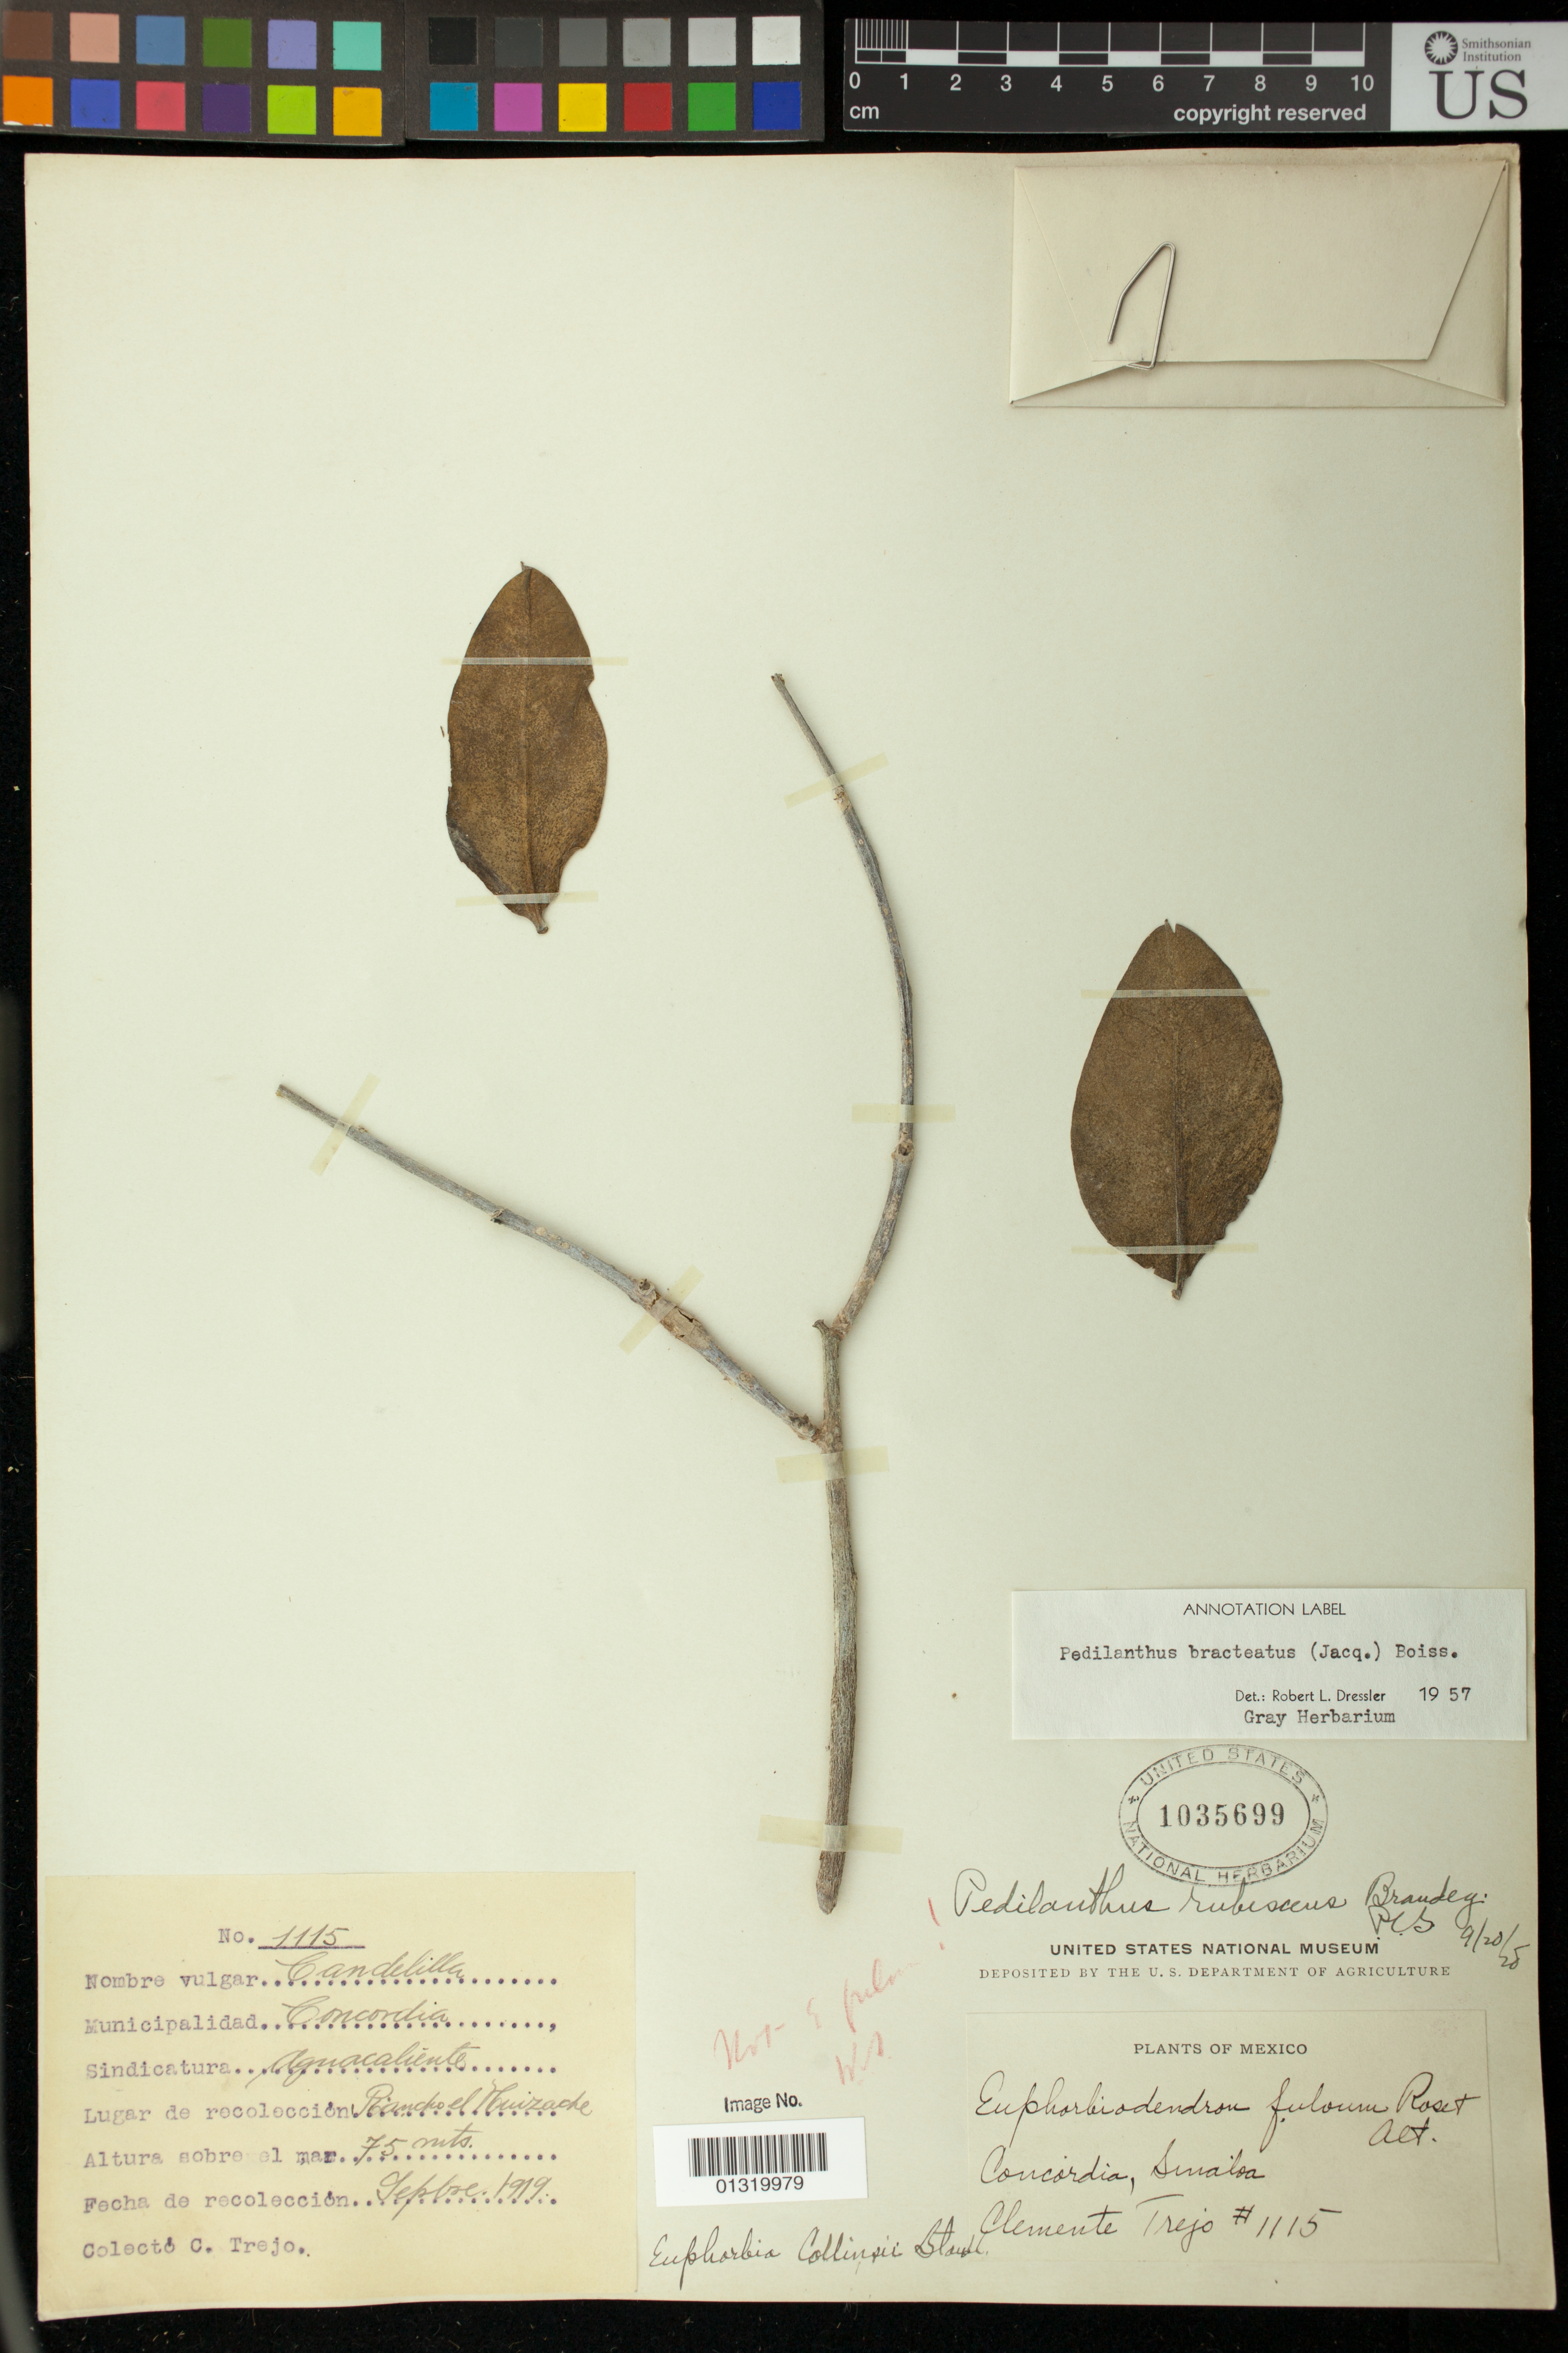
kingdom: Plantae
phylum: Tracheophyta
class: Magnoliopsida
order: Malpighiales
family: Euphorbiaceae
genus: Pedilanthus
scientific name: Pedilanthus bracteatus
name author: (Jacq.) Boiss.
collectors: C. Trejo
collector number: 1115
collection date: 1919-09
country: Mexico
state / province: Sinaloa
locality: Concordia; Aguacaliente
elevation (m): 75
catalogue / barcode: US 1035699